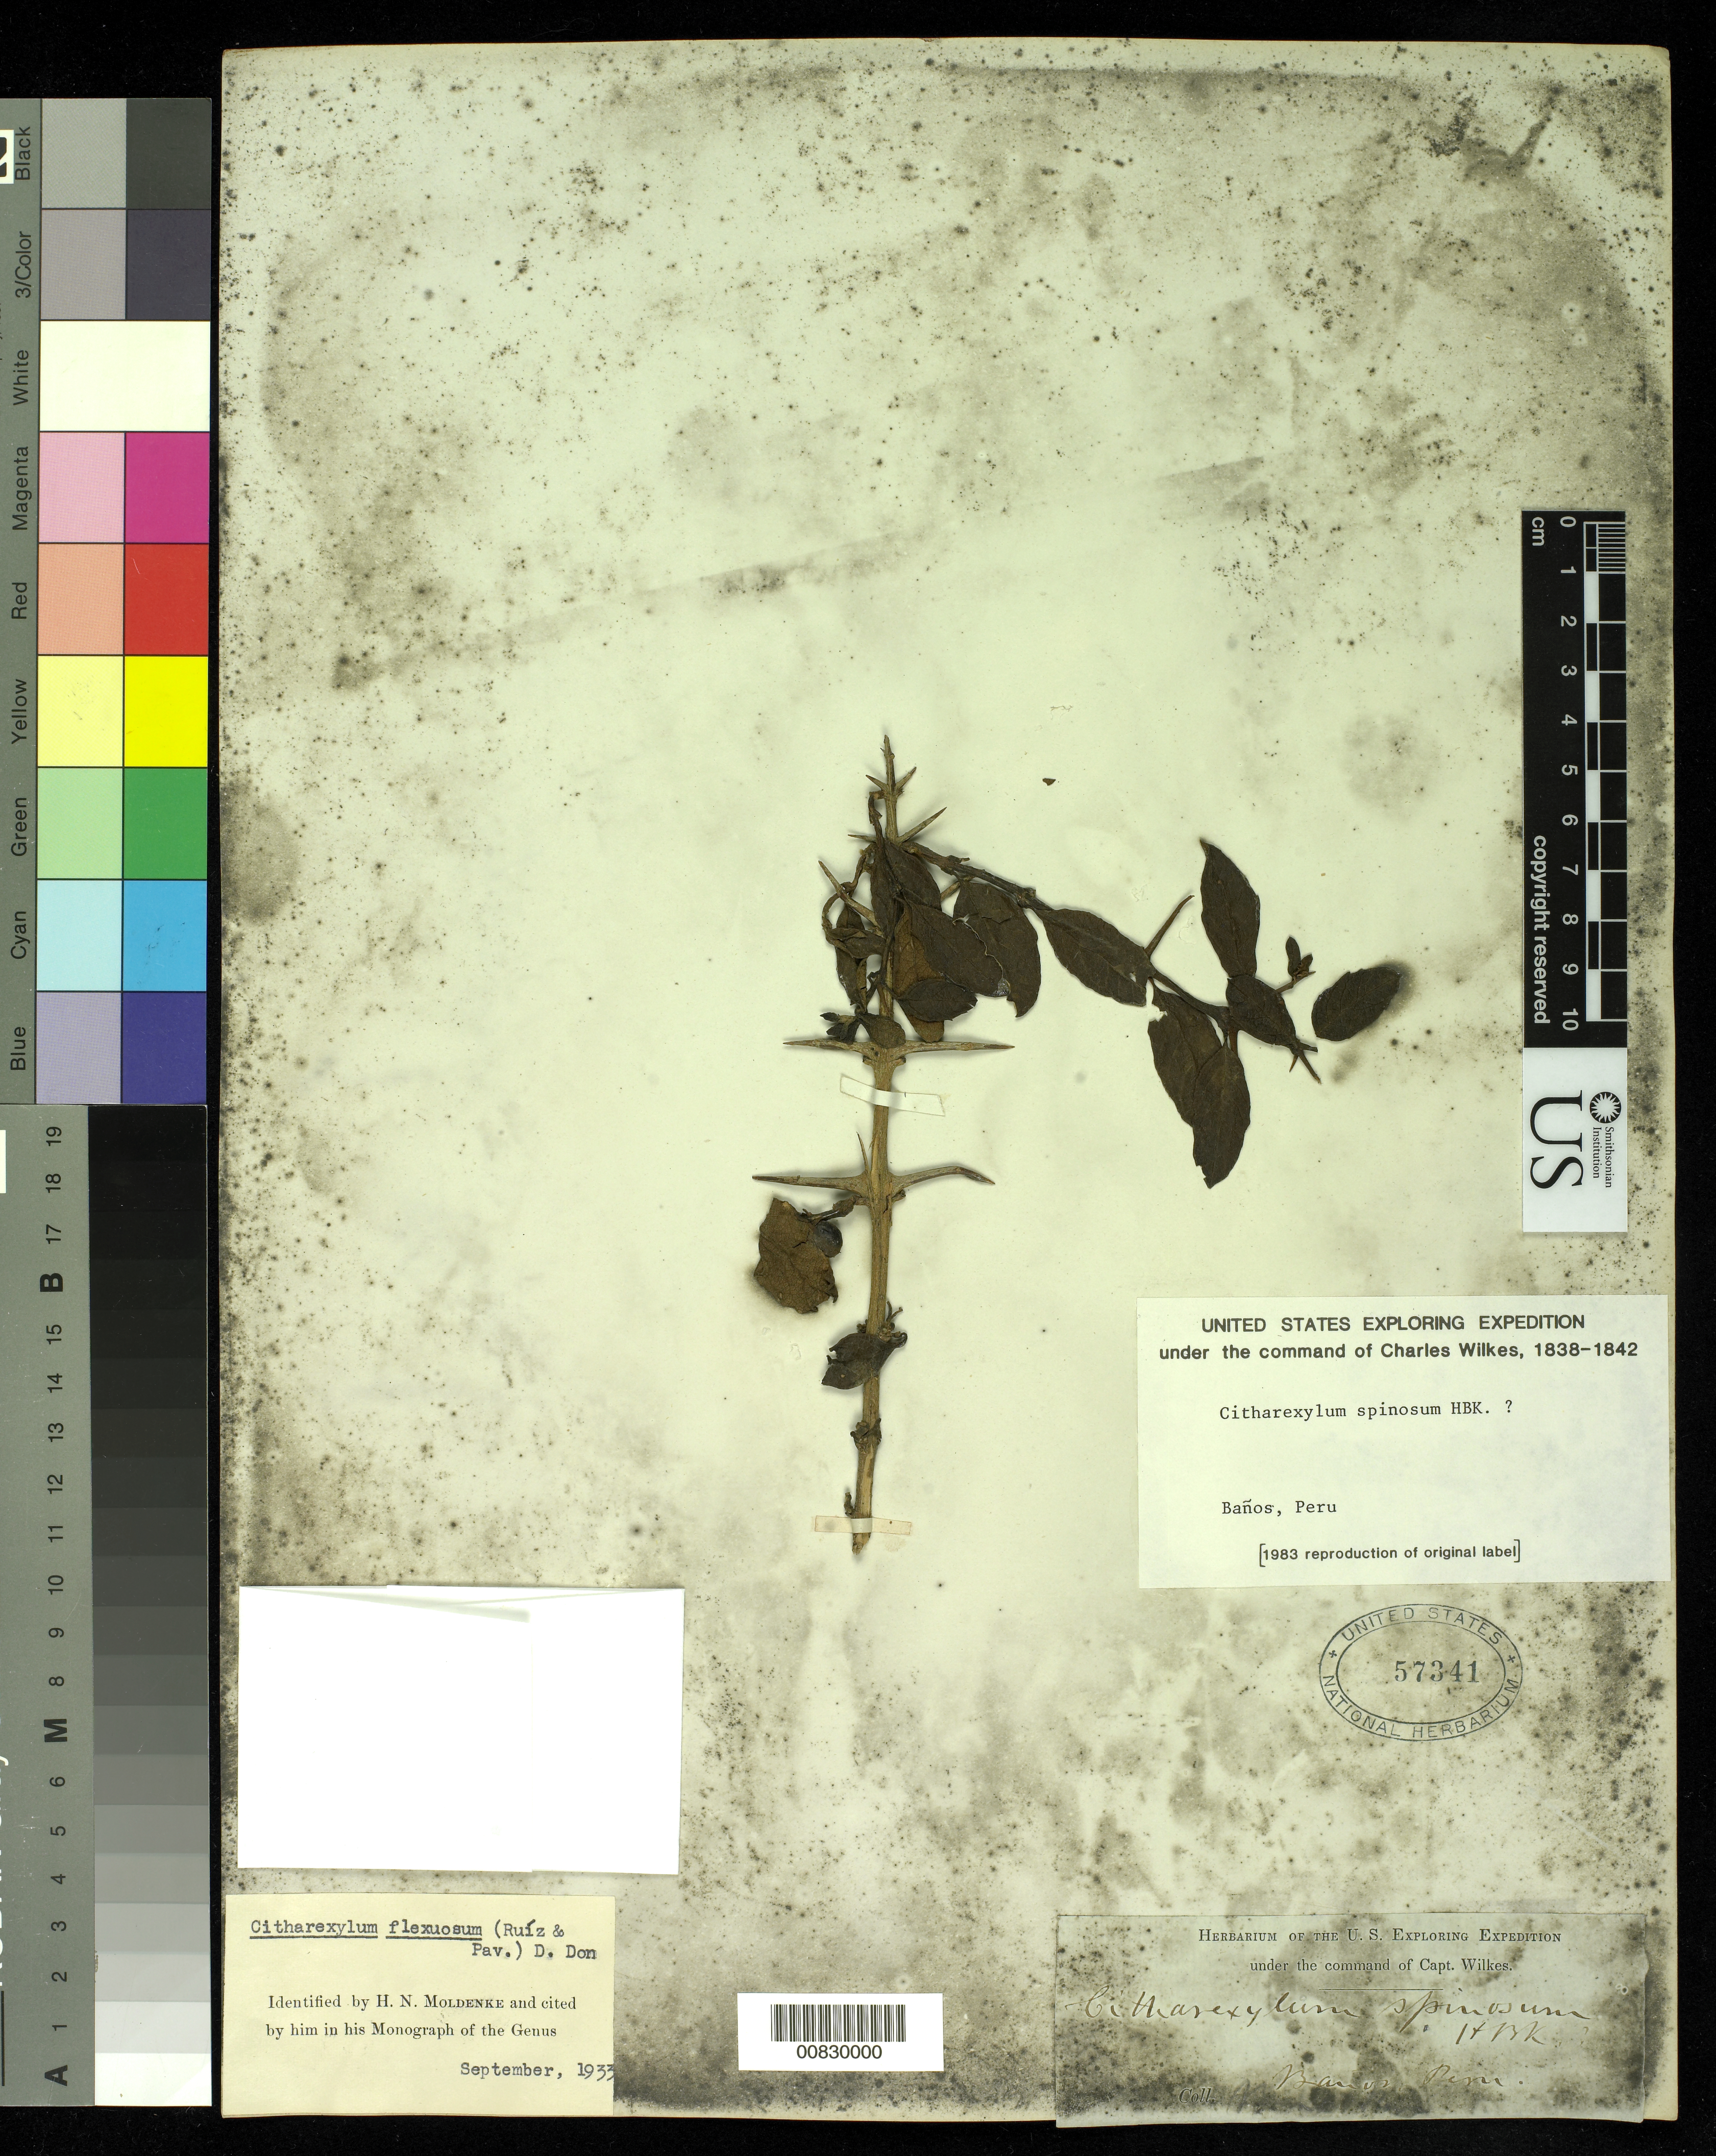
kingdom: Plantae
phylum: Tracheophyta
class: Magnoliopsida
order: Lamiales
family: Verbenaceae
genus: Citharexylum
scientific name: Citharexylum spinosum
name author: L.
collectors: Wilkes Explor. Exped.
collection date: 1838/1842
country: Peru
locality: Banos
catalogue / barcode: US 57341